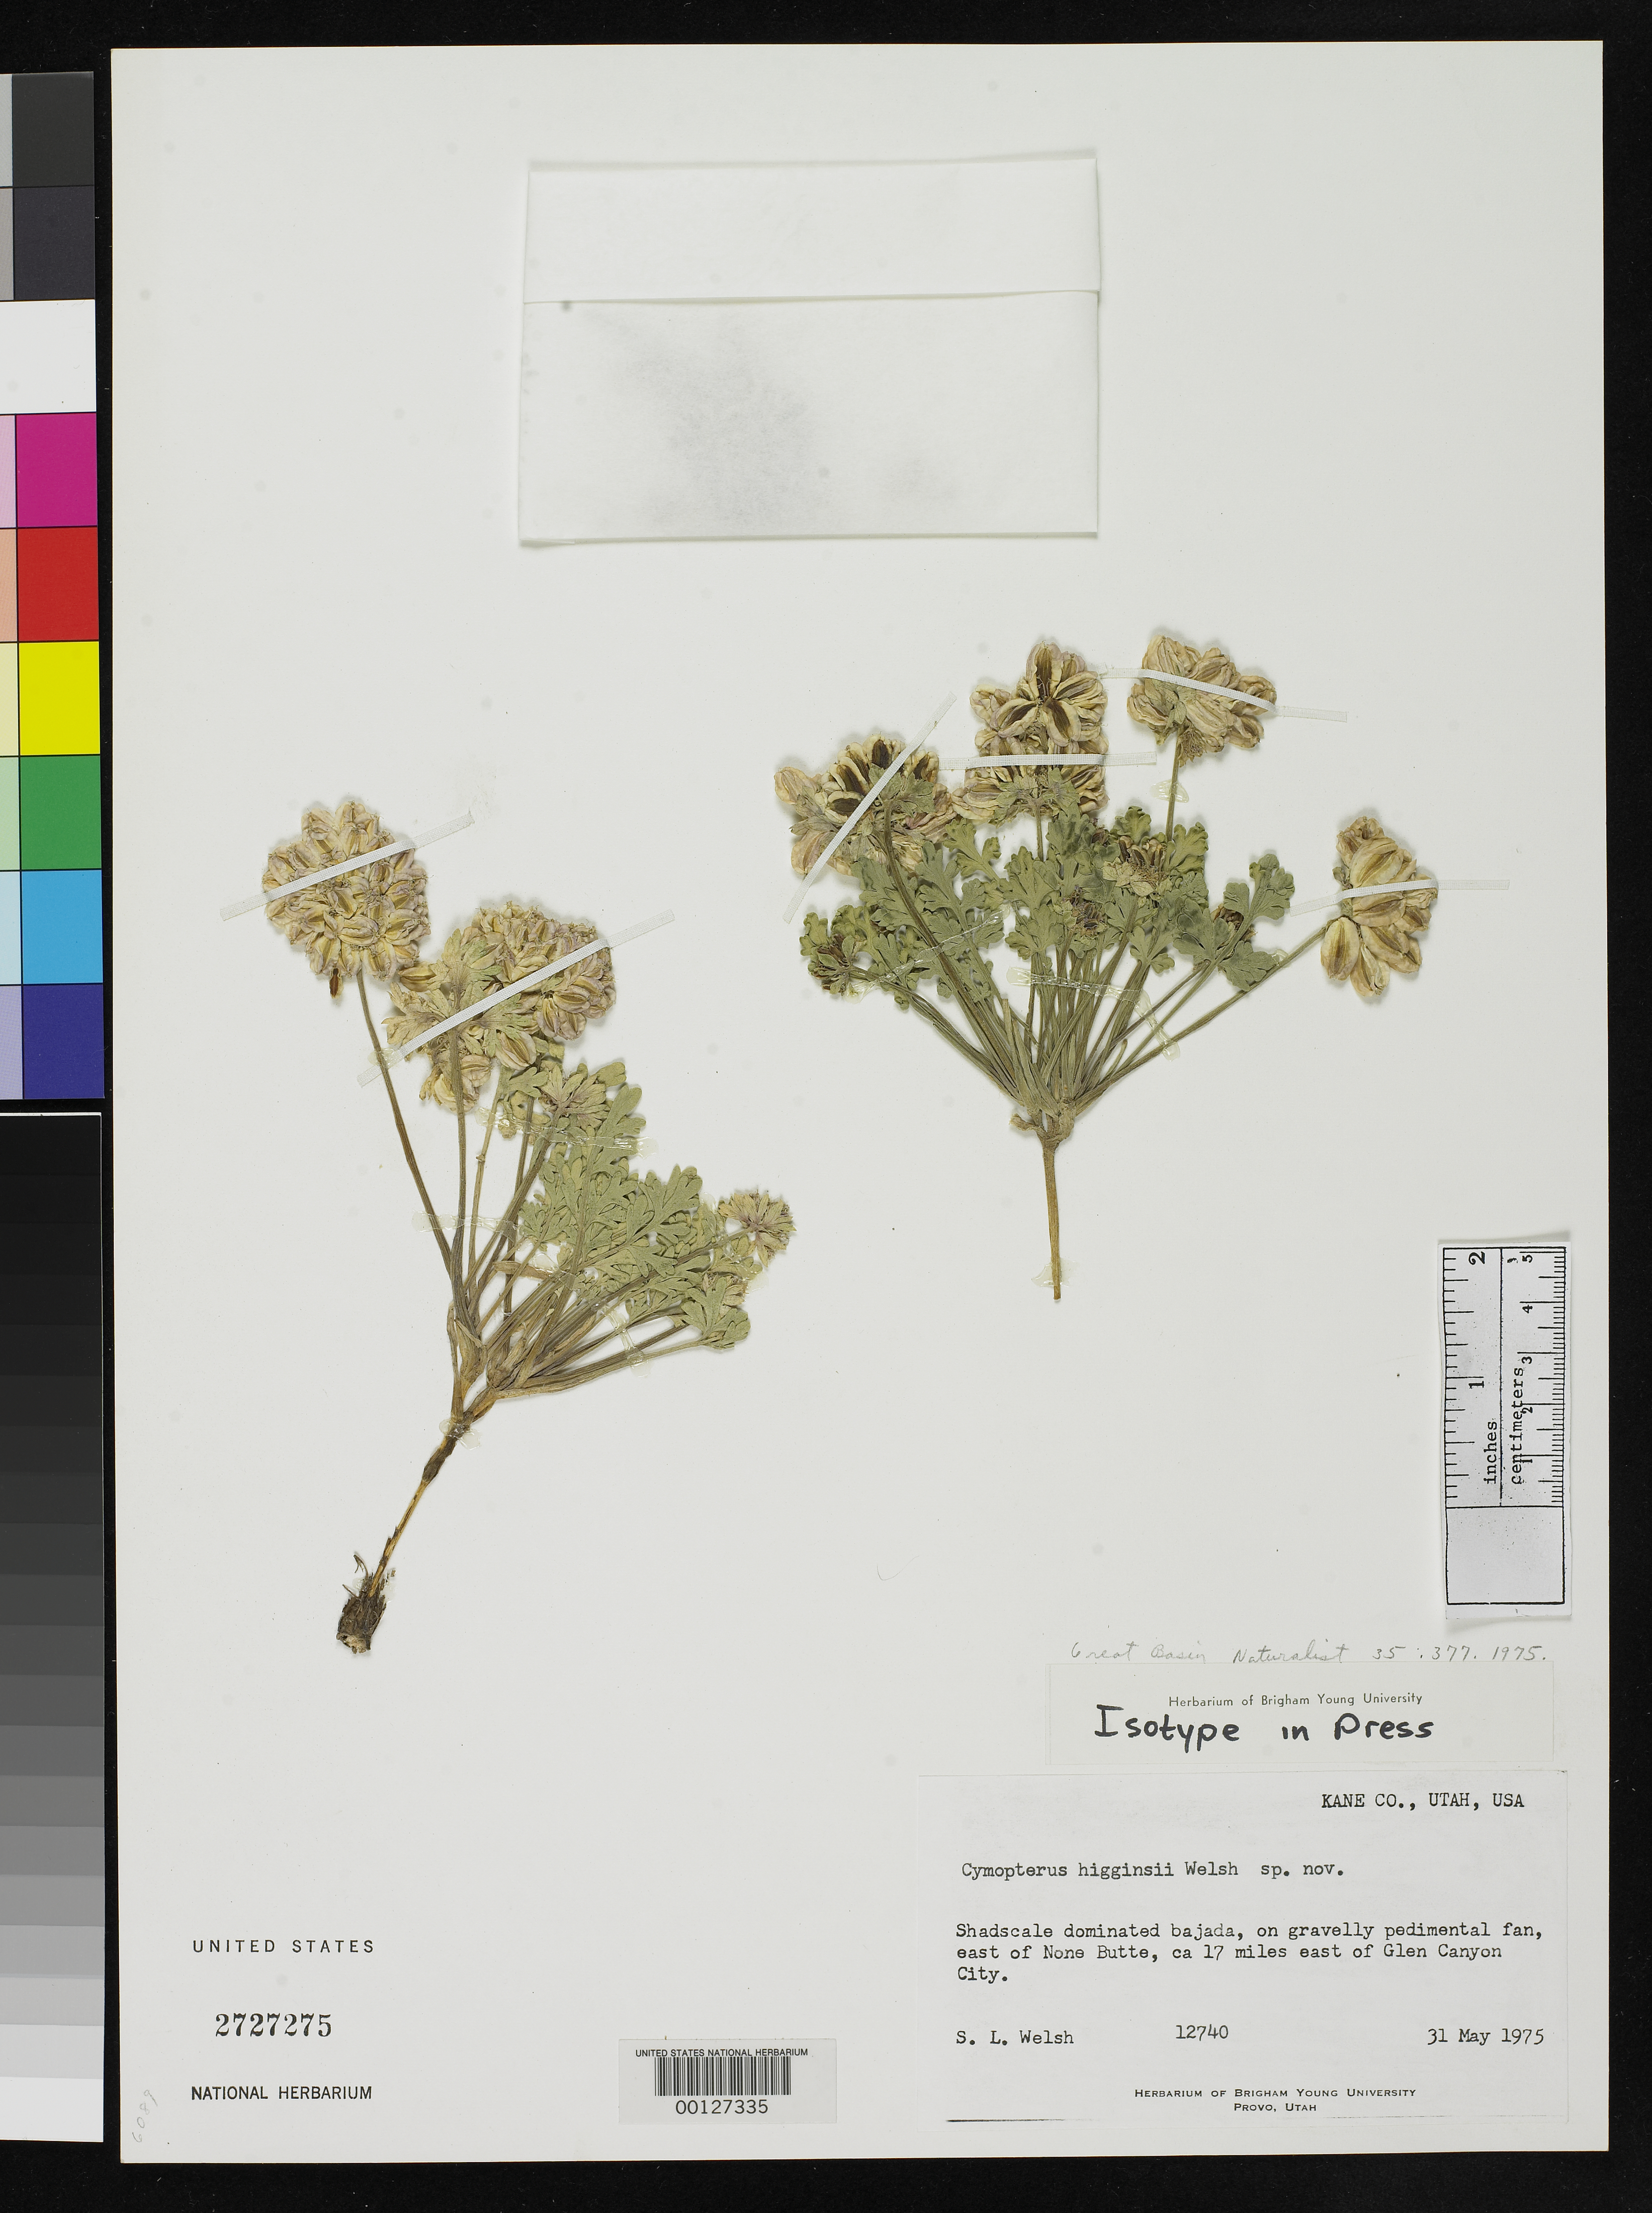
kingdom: Plantae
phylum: Tracheophyta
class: Magnoliopsida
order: Apiales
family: Apiaceae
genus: Cymopterus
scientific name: Cymopterus higginsii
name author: S.L. Welsh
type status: Isotype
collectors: S. Welsh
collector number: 12740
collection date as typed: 31 May 1975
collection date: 1975-05-31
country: United States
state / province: Utah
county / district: Kane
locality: East of None Butte, 17 miles east of Glen Canyon.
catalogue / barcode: US 2727275